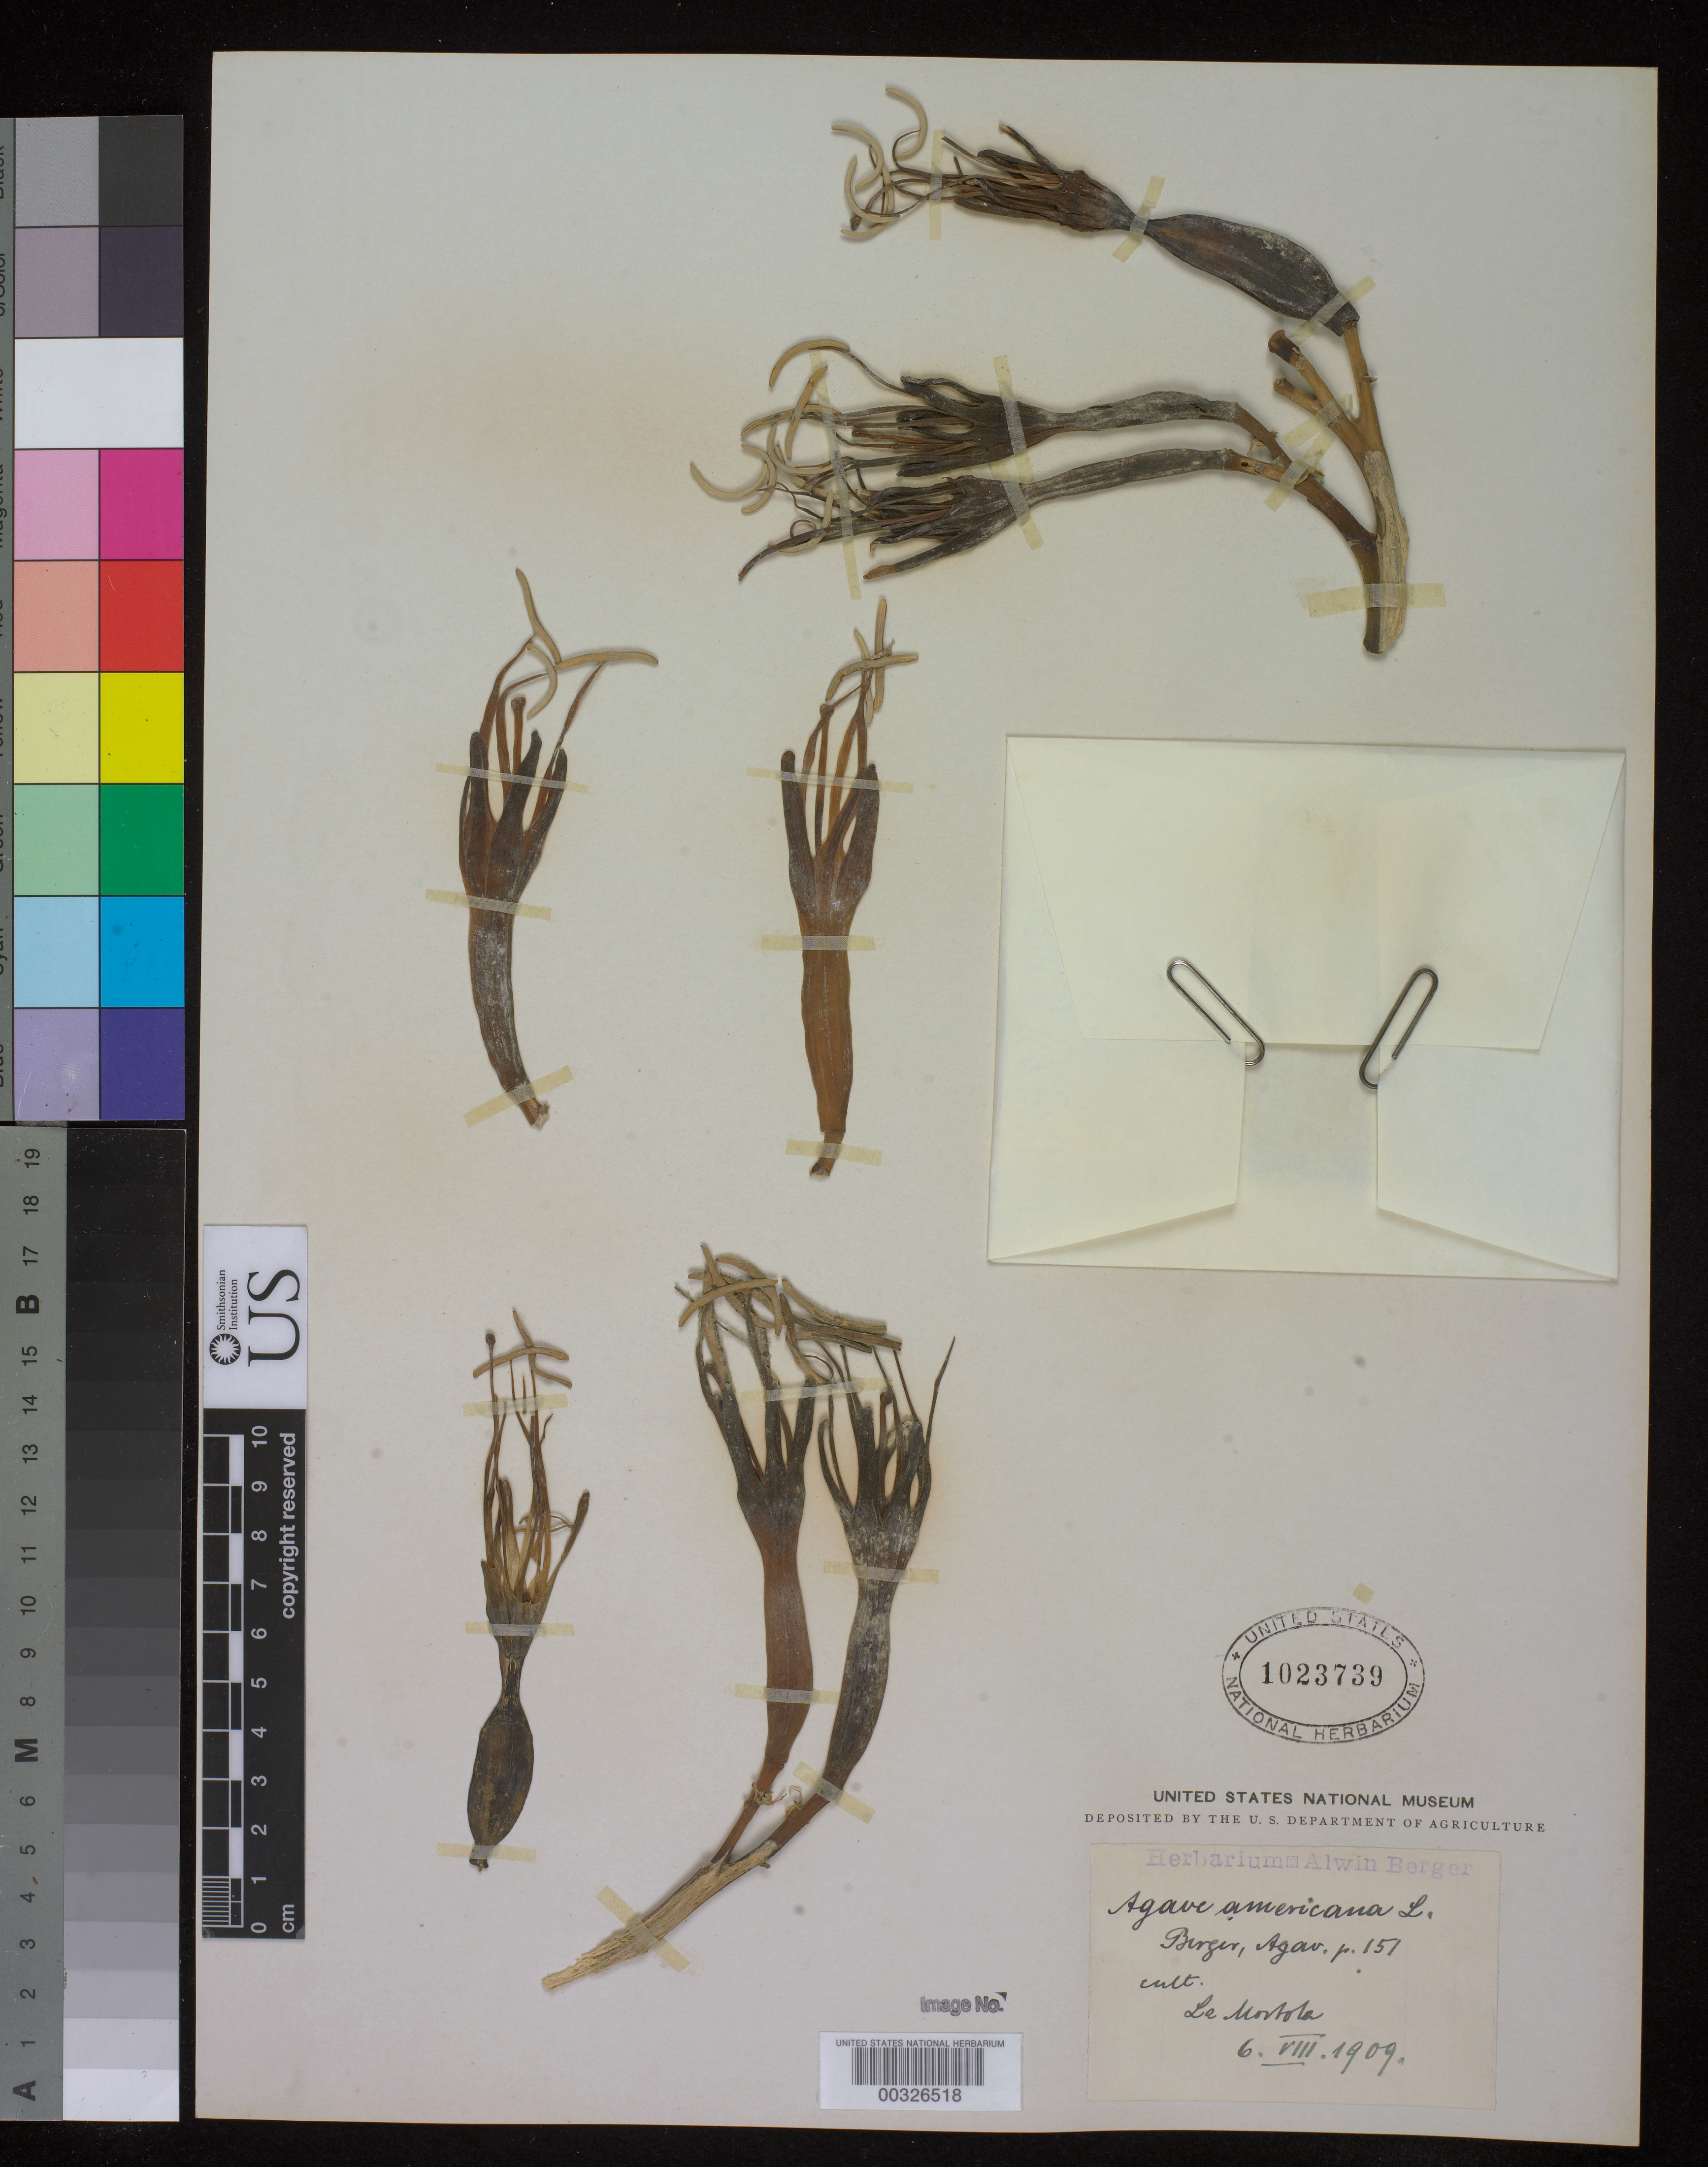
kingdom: Plantae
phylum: Tracheophyta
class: Liliopsida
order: Asparagales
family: Asparagaceae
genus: Agave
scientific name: Agave americana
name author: L.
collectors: ex herb. A. Berger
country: Mexico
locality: E of Monserrat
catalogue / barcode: US 1023739